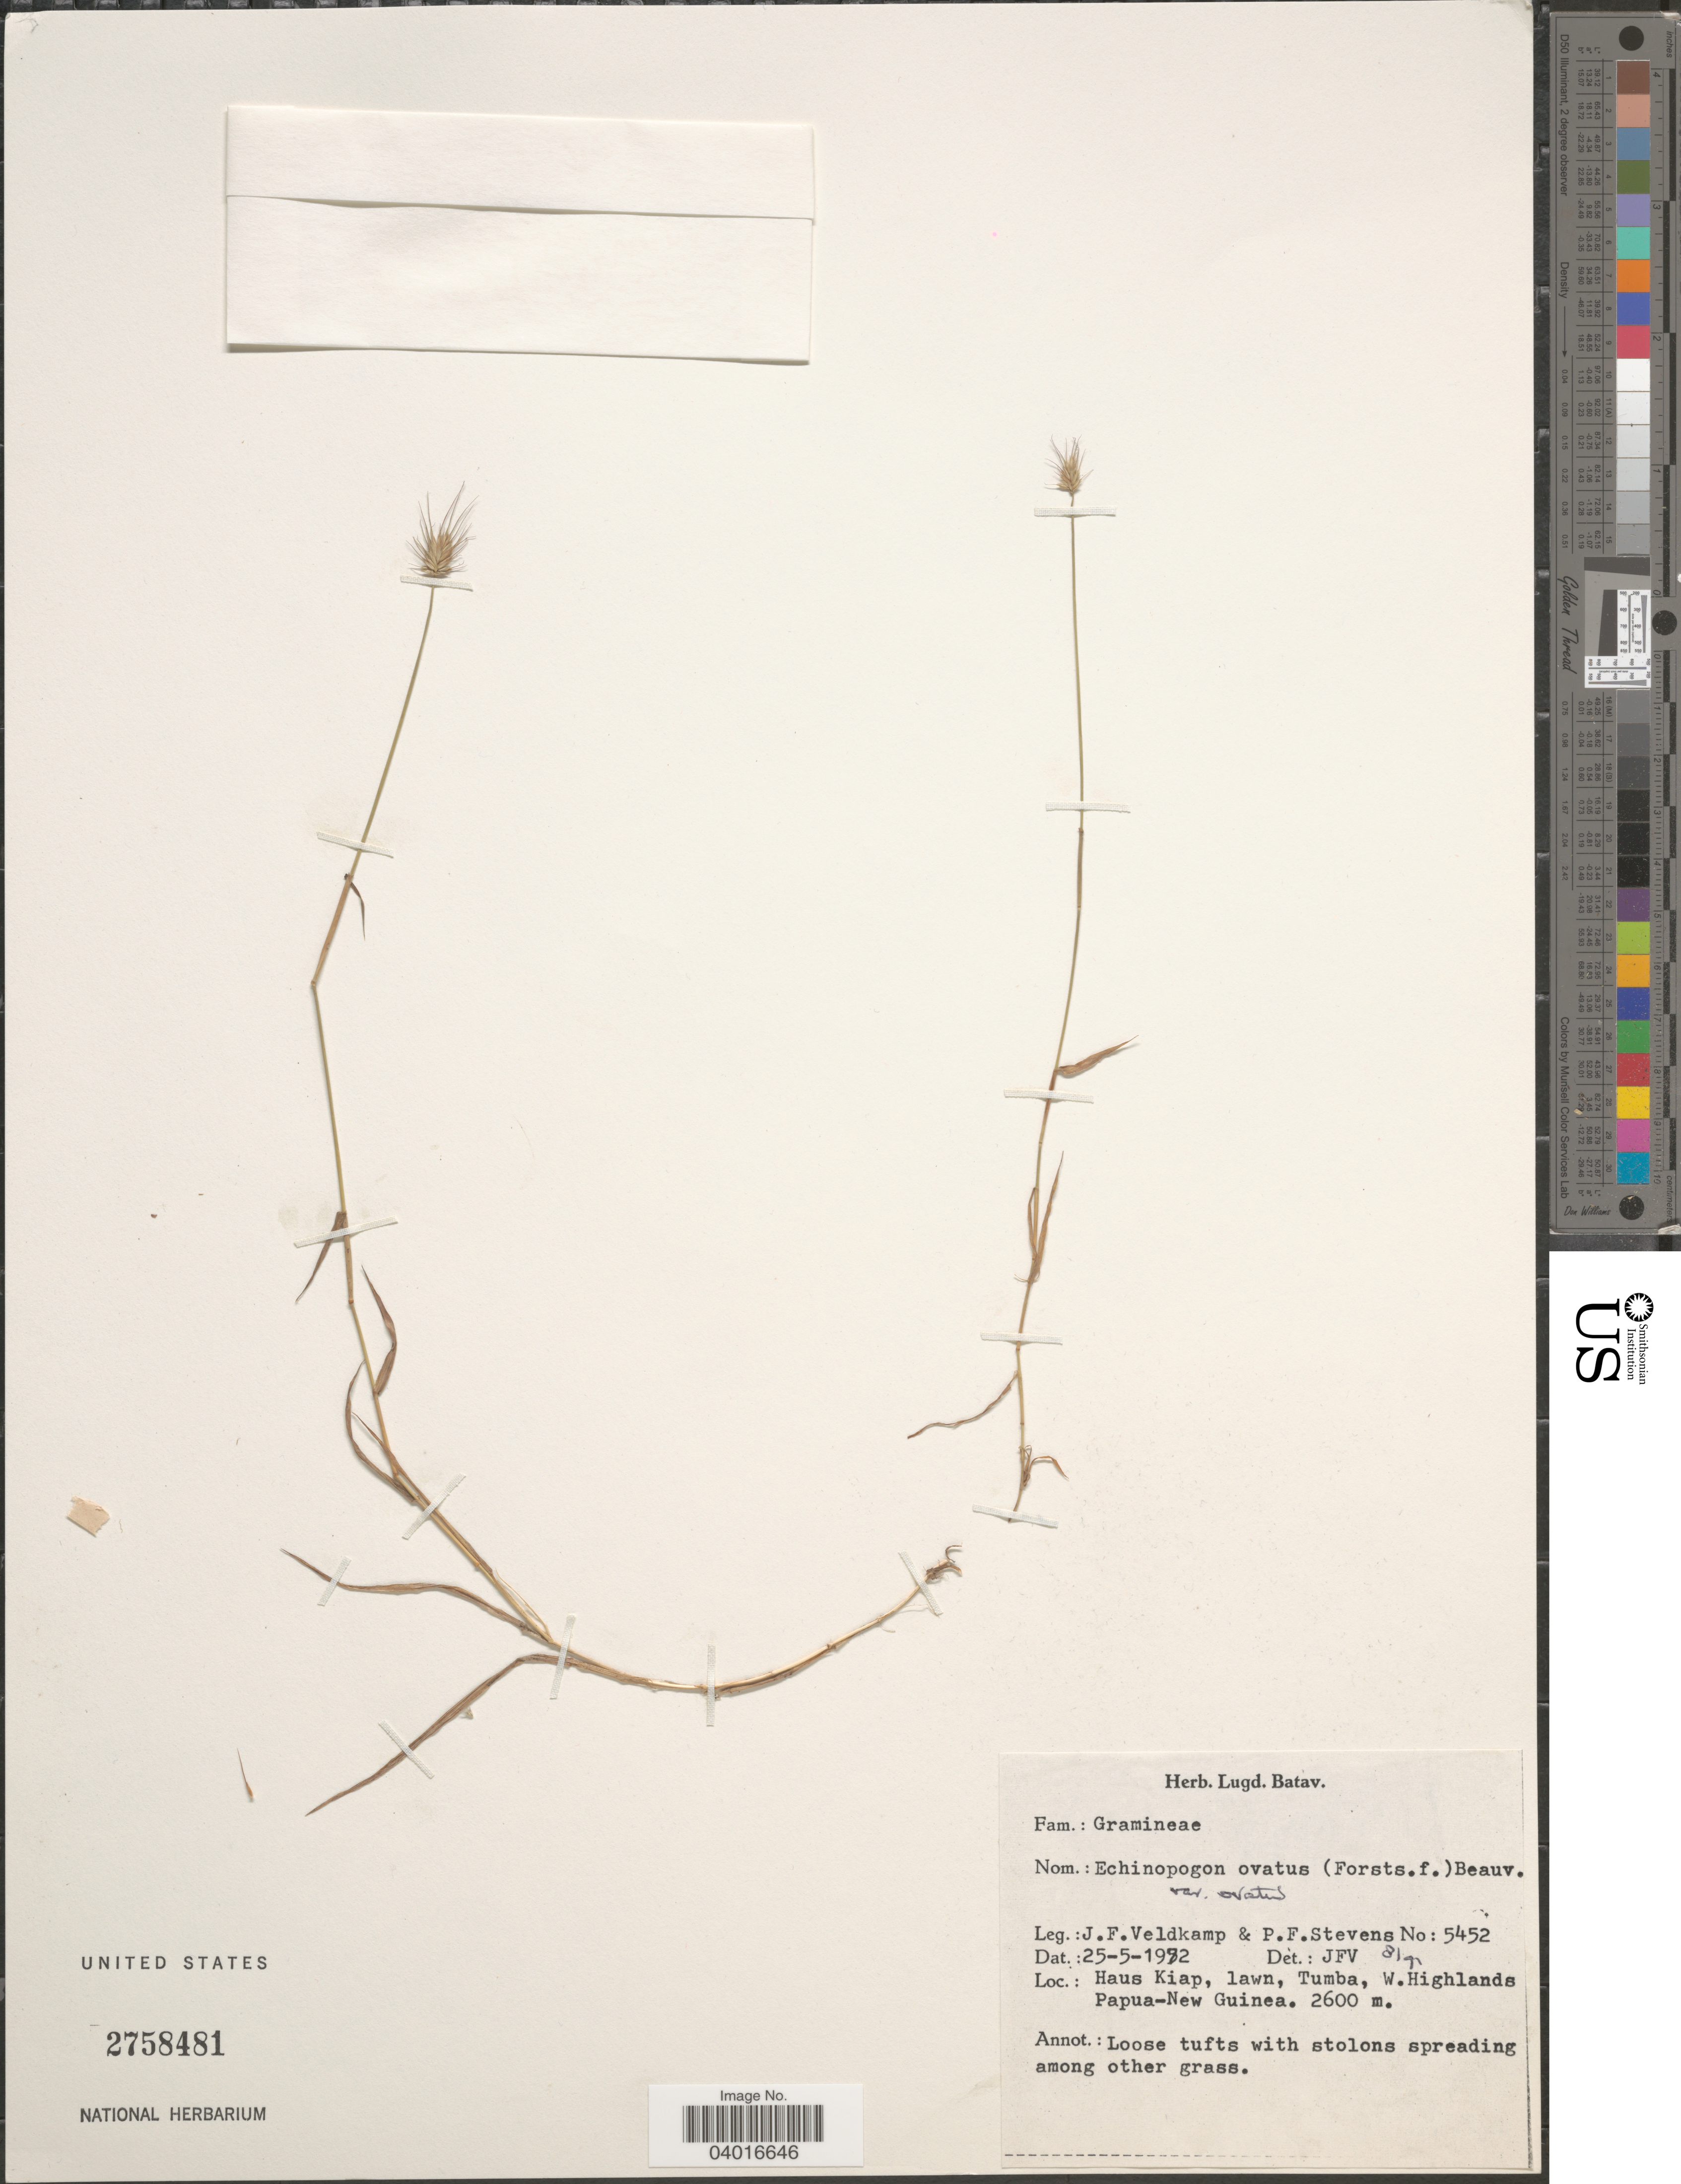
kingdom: Plantae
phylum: Tracheophyta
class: Liliopsida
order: Poales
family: Poaceae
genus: Echinopogon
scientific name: Echinopogon ovatus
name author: (G. Forst.) P. Beauv.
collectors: J. F. Veldkamp & P. F. Stevens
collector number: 5452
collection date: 1972-05-25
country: Papua New Guinea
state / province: Western Highlands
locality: Haus Kiap, lawn, Tumba, W. Highlands Papua-New Guinea.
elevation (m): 2600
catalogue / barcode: US 2758481